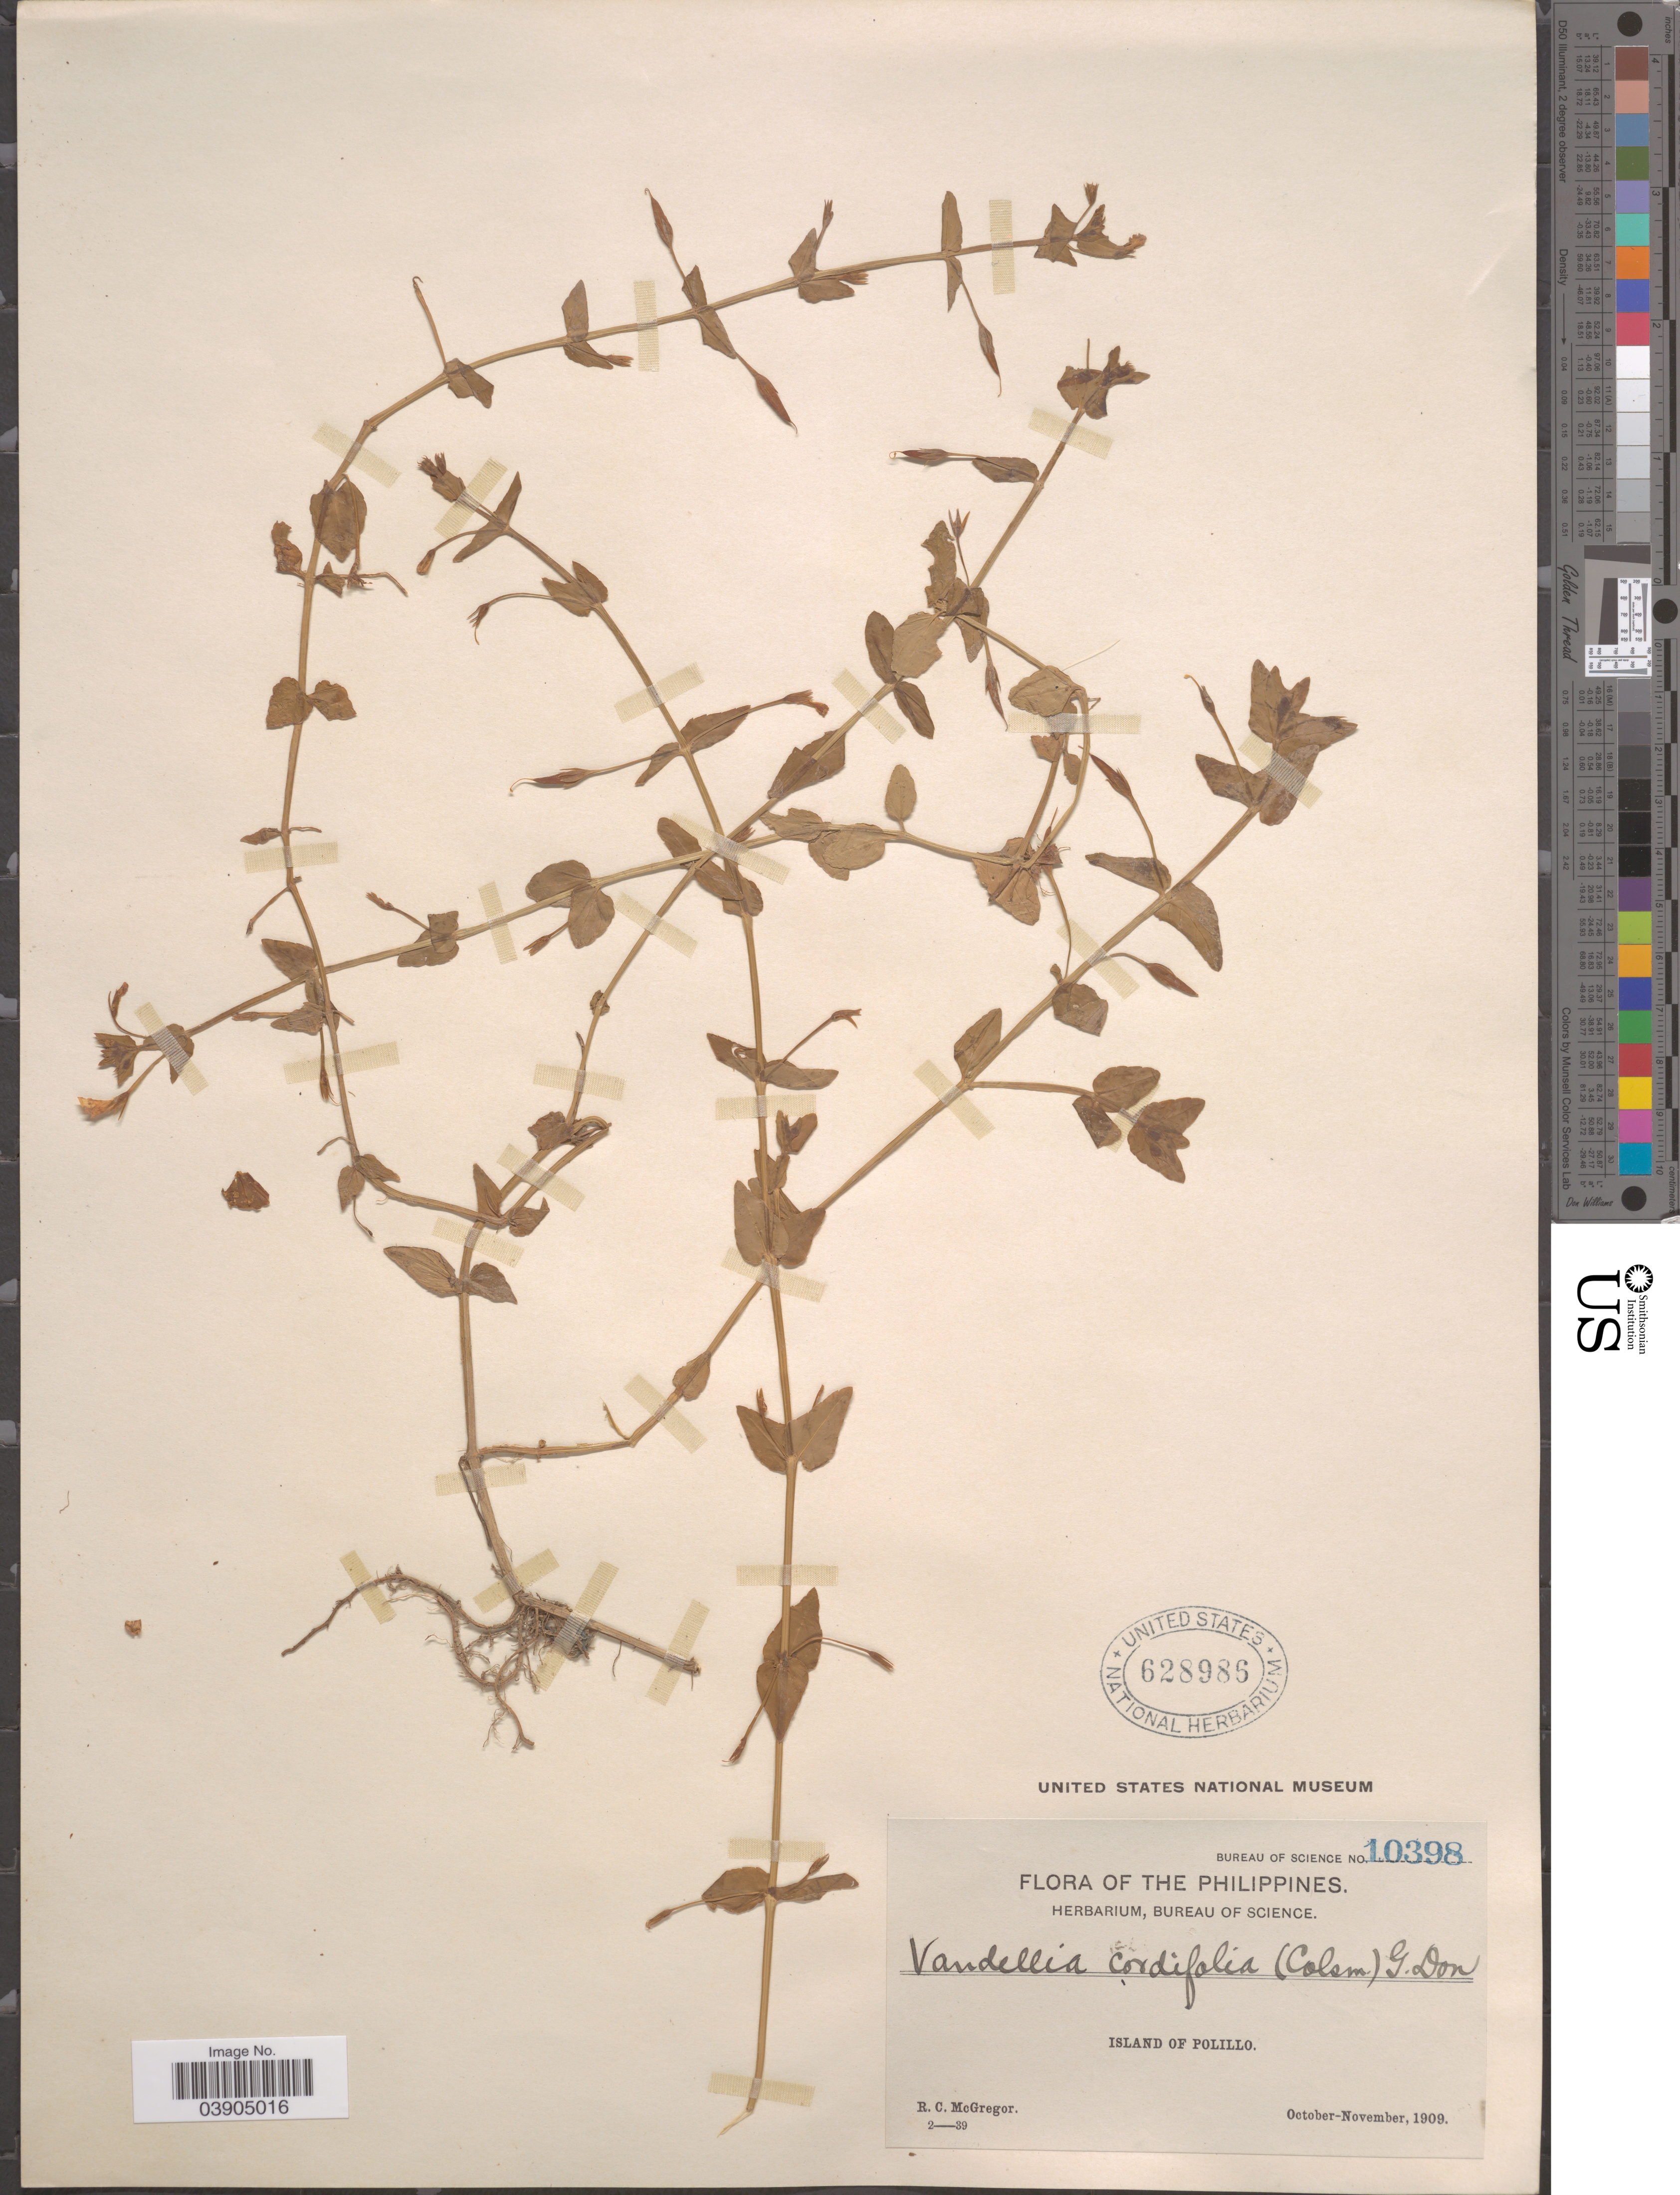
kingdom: Plantae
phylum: Tracheophyta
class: Magnoliopsida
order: Lamiales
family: Linderniaceae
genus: Lindernia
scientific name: Lindernia anagallis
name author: (Burm. f.) Pennell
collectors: R. C. McGregor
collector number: Bureau of Science 10398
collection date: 1909-10/1909-11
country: Philippines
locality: Island of Polillo.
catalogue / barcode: US 628986